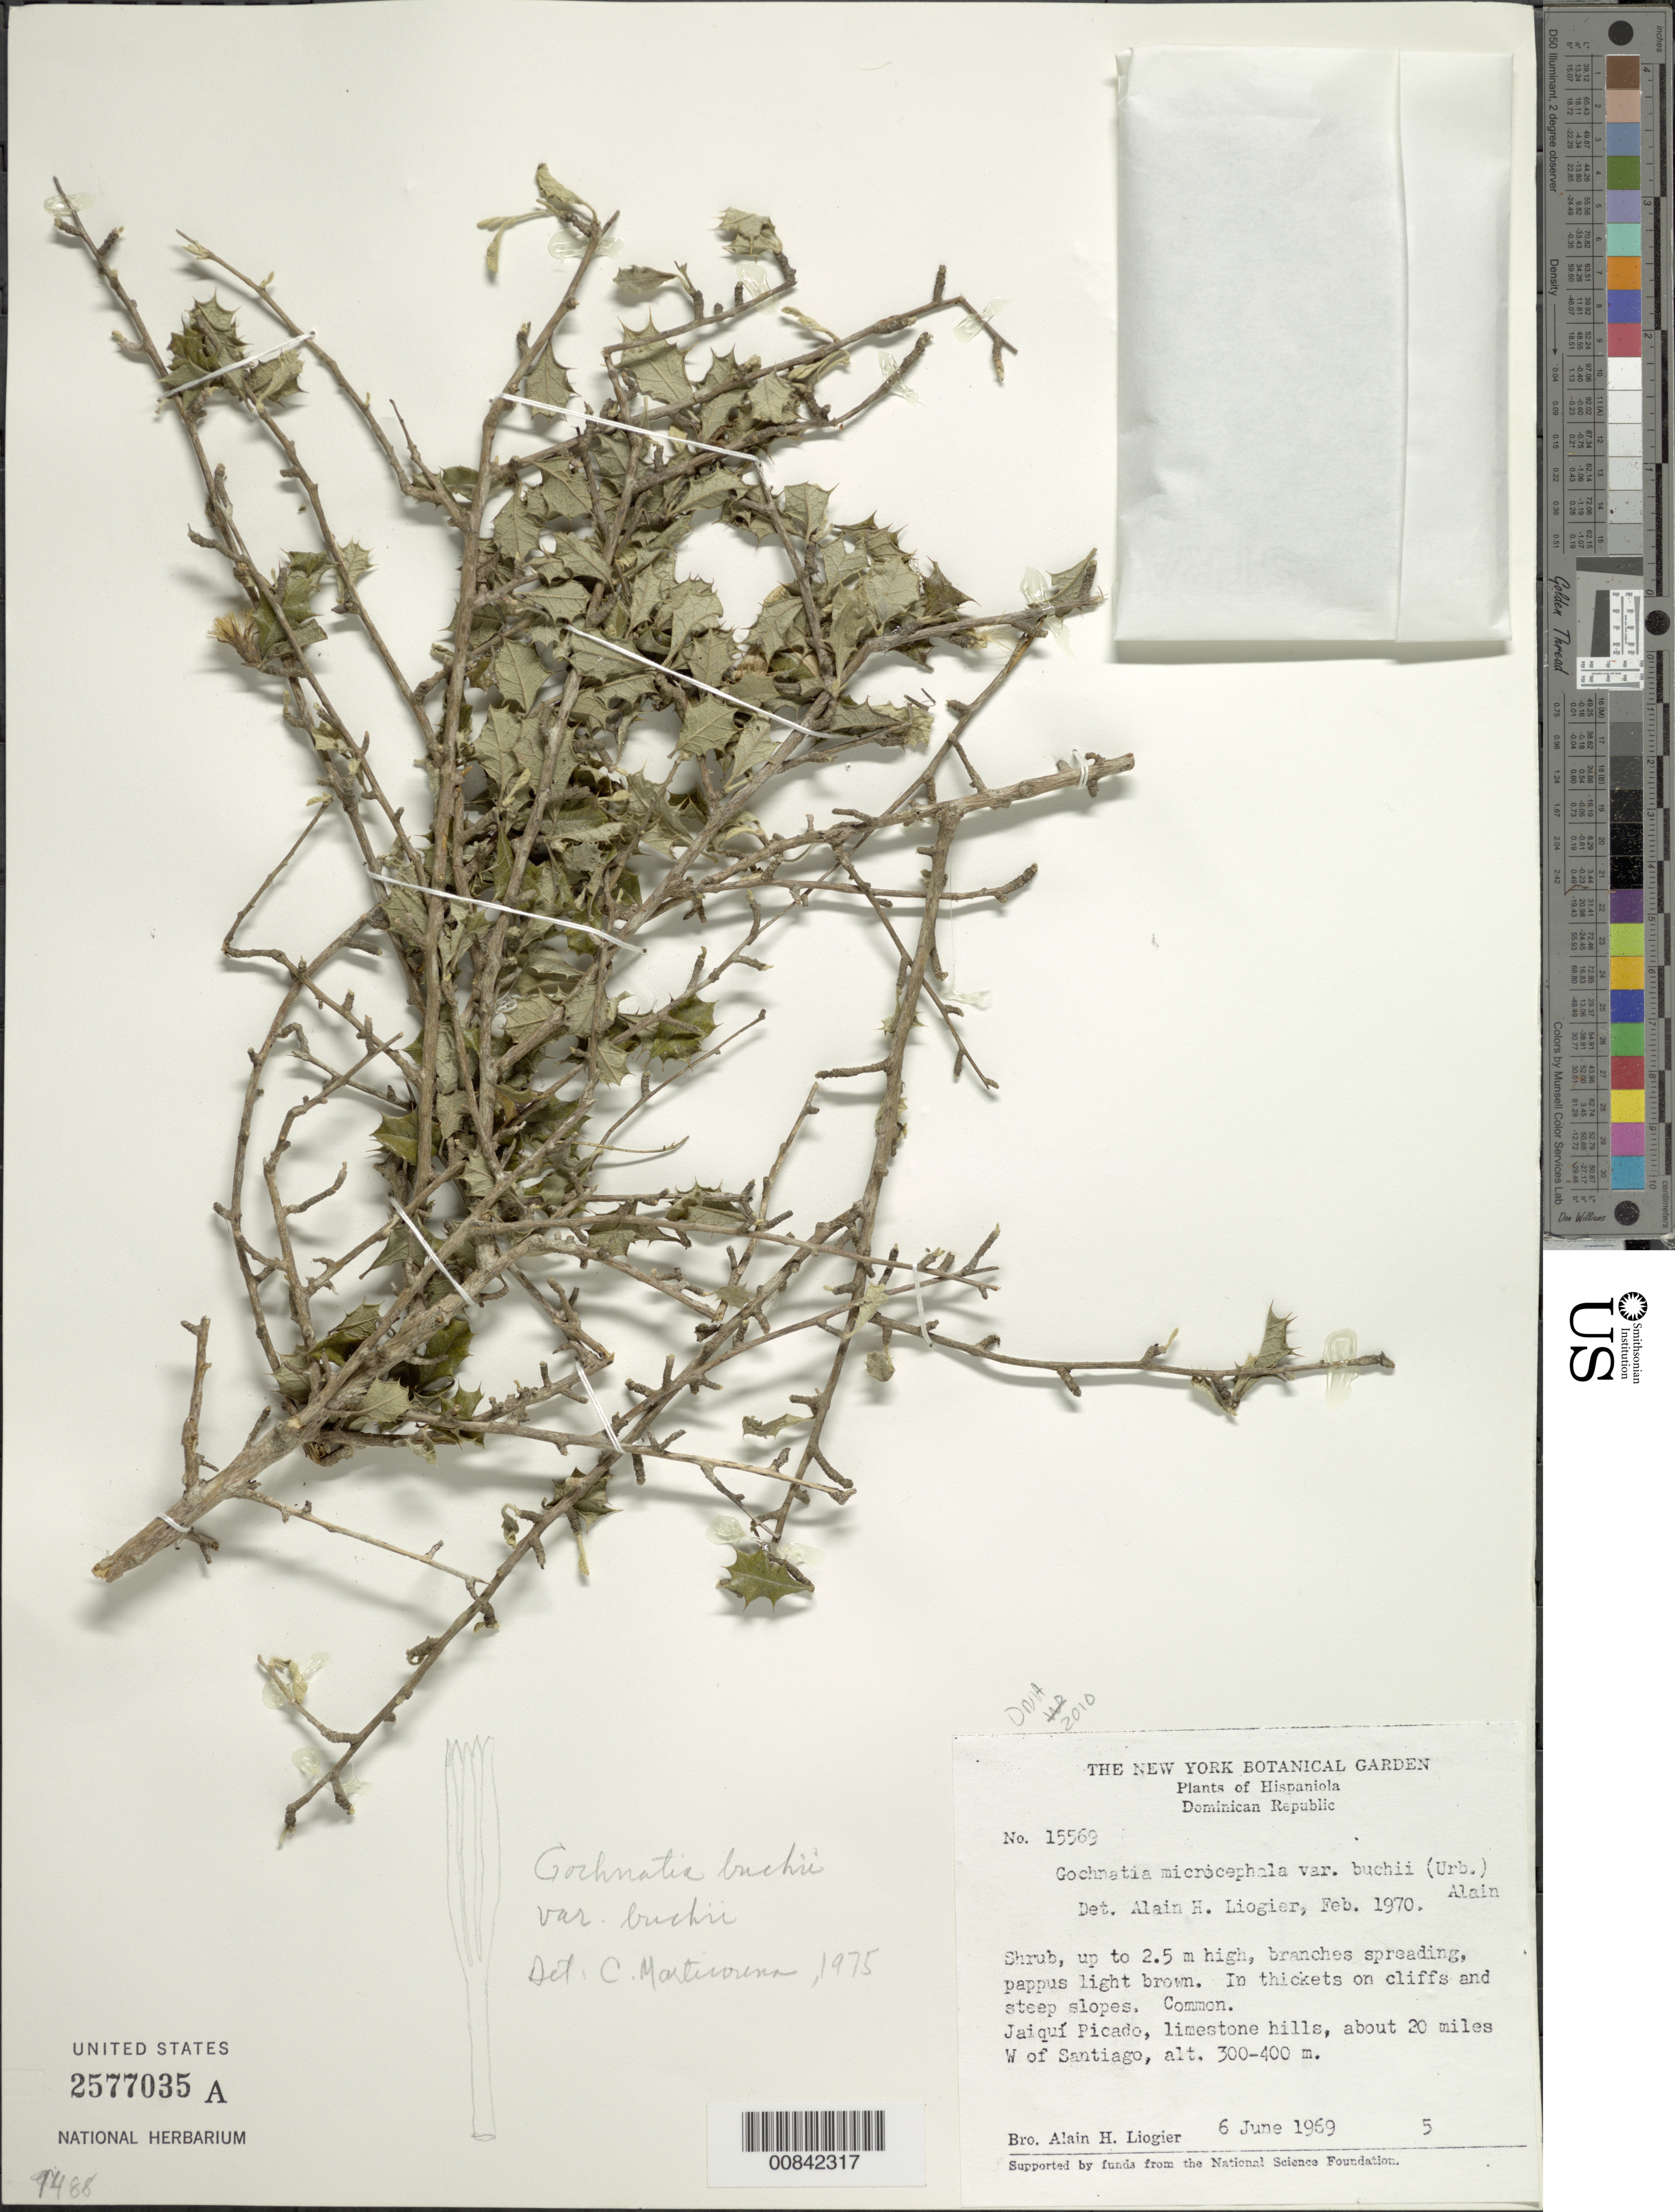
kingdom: Plantae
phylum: Tracheophyta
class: Magnoliopsida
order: Asterales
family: Asteraceae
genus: Anastraphia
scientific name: Anastraphia buchii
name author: Urb.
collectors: A. H. Liogier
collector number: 15569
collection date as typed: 06 Jun 1969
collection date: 1969-06-06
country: Dominican Republic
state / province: Santiago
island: Hispaniola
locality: About 20 miles W of Santiago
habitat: Thickets on cliffs and steep slopes of limestone hills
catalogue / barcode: US 2577035